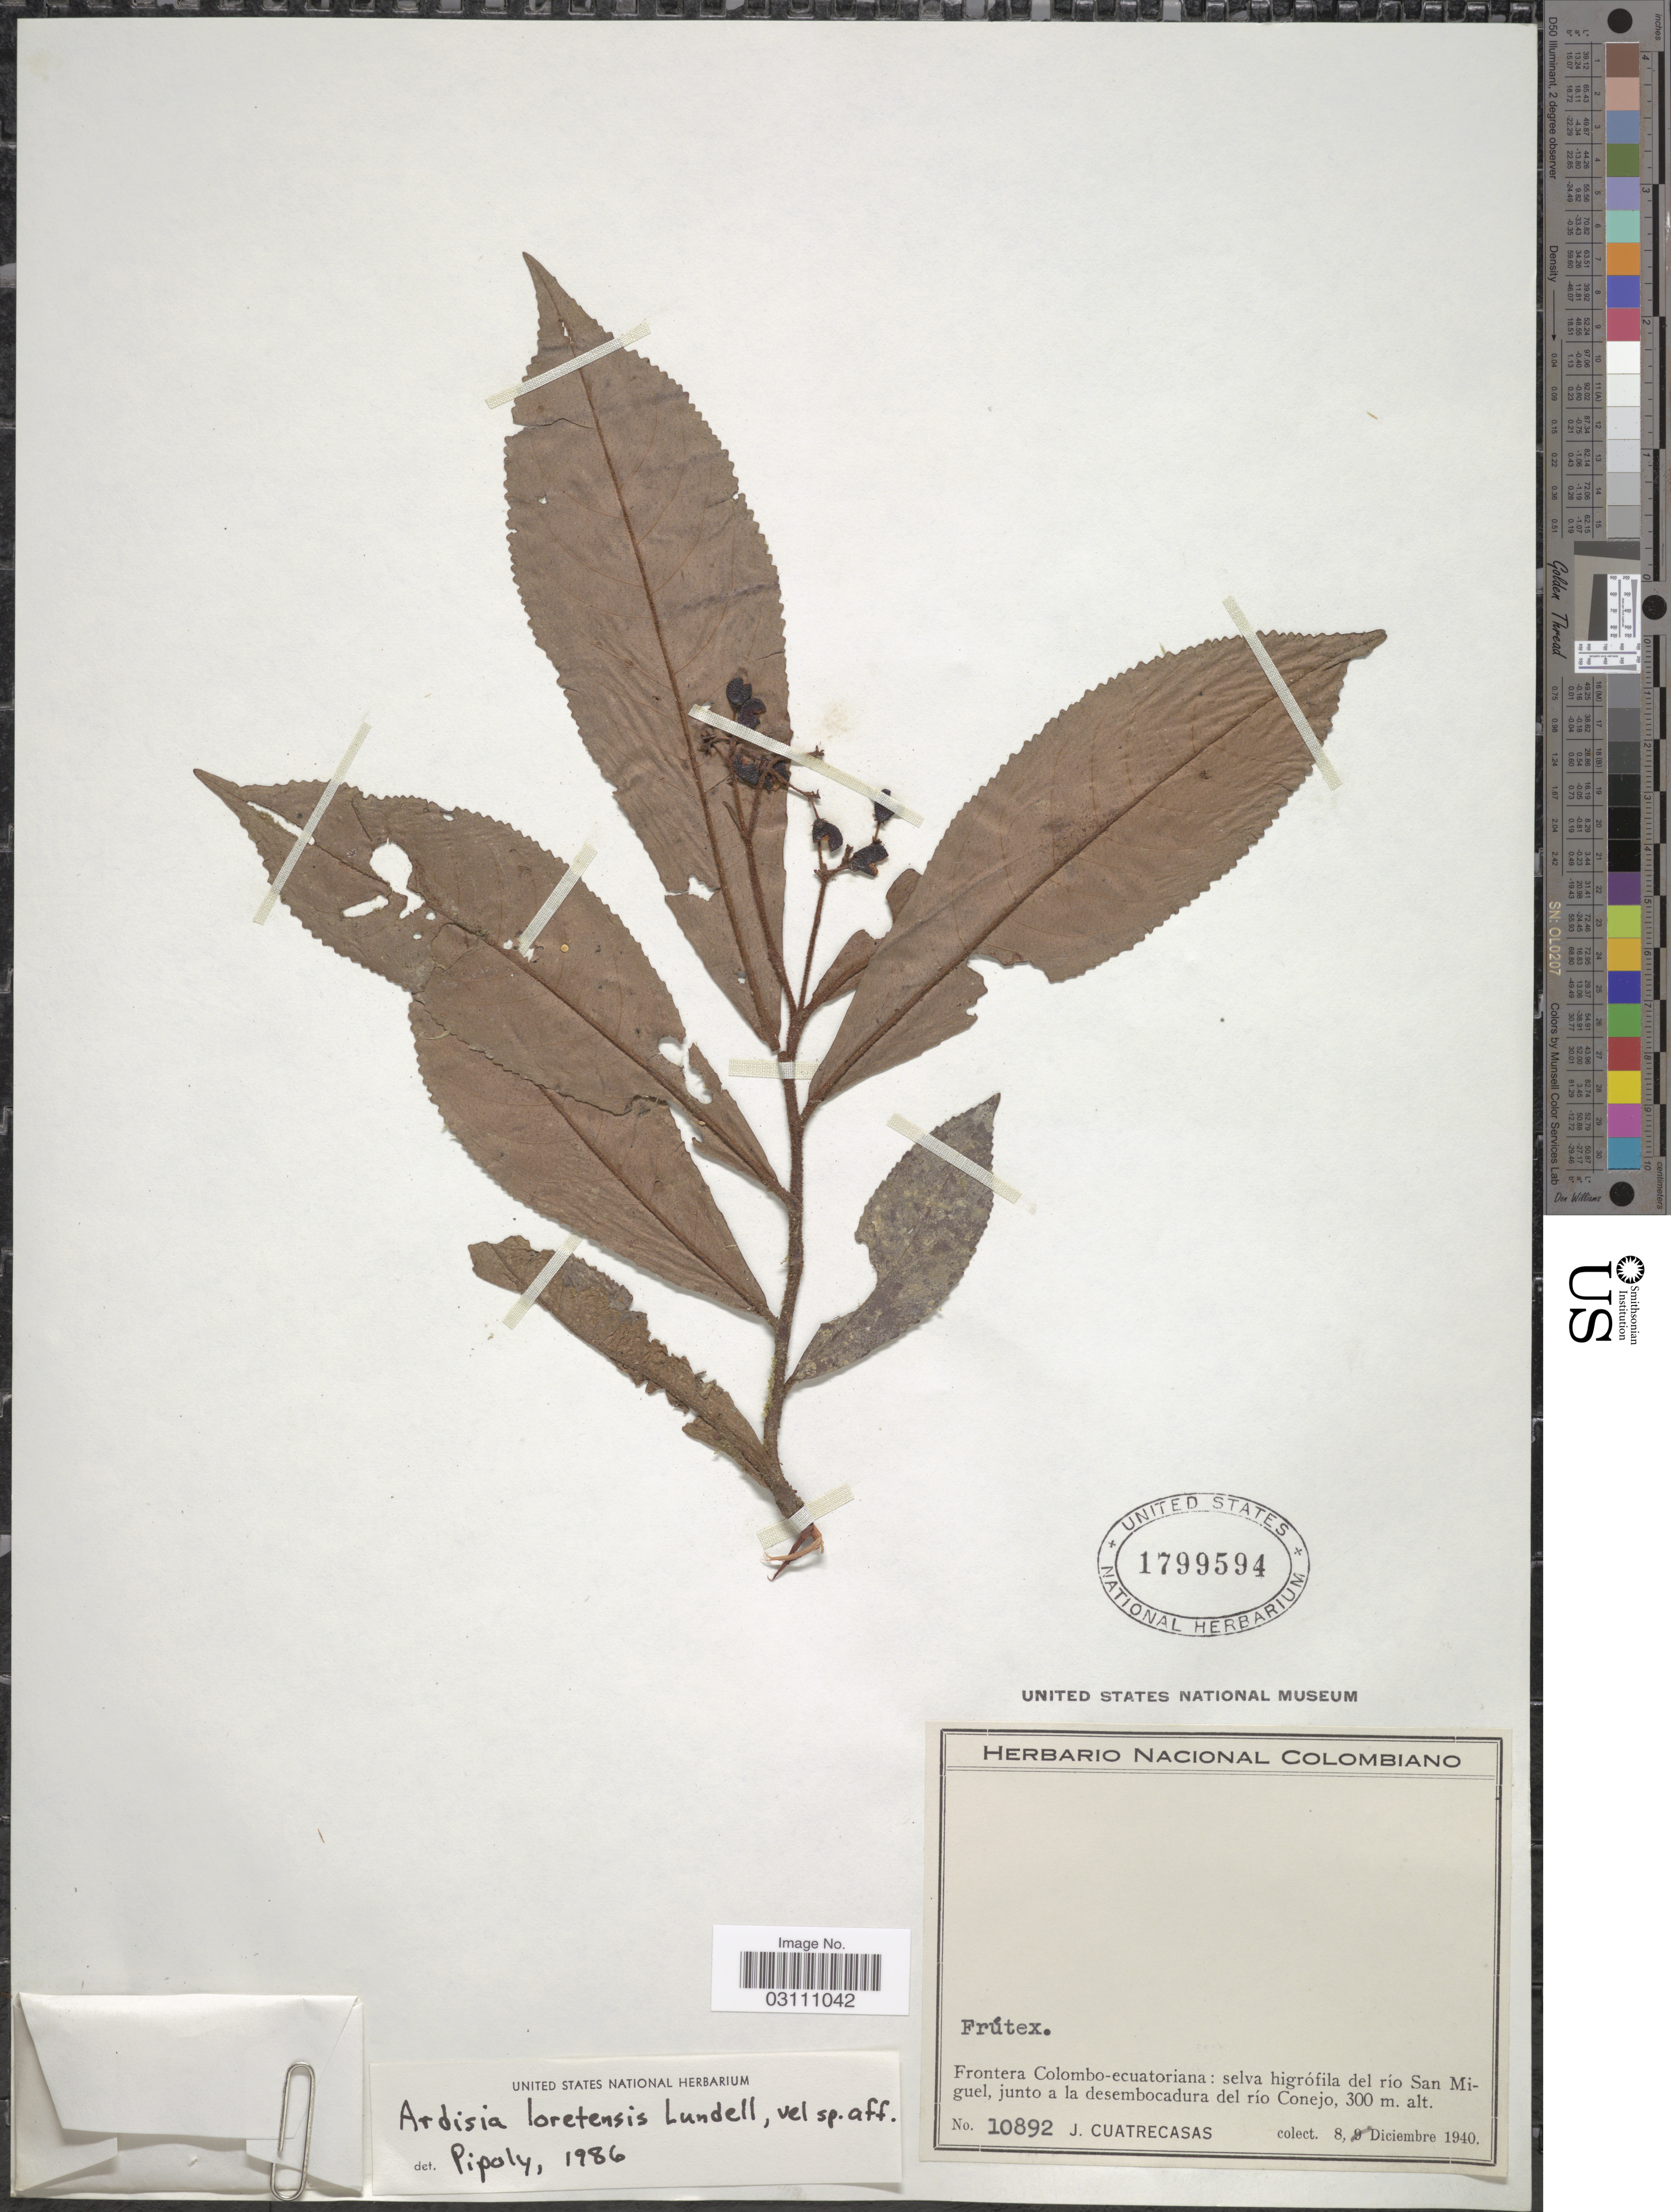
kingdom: Plantae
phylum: Tracheophyta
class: Magnoliopsida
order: Ericales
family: Primulaceae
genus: Ardisia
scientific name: Ardisia loretensis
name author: Lundell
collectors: J. Cuatrecasas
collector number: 10892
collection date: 1940-12-08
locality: Frontera Colombo-ecuatoriano: selva higrófila del río San Miguel, junto a la desembocadura del río Conejo.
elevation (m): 300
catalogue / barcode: US 1799594